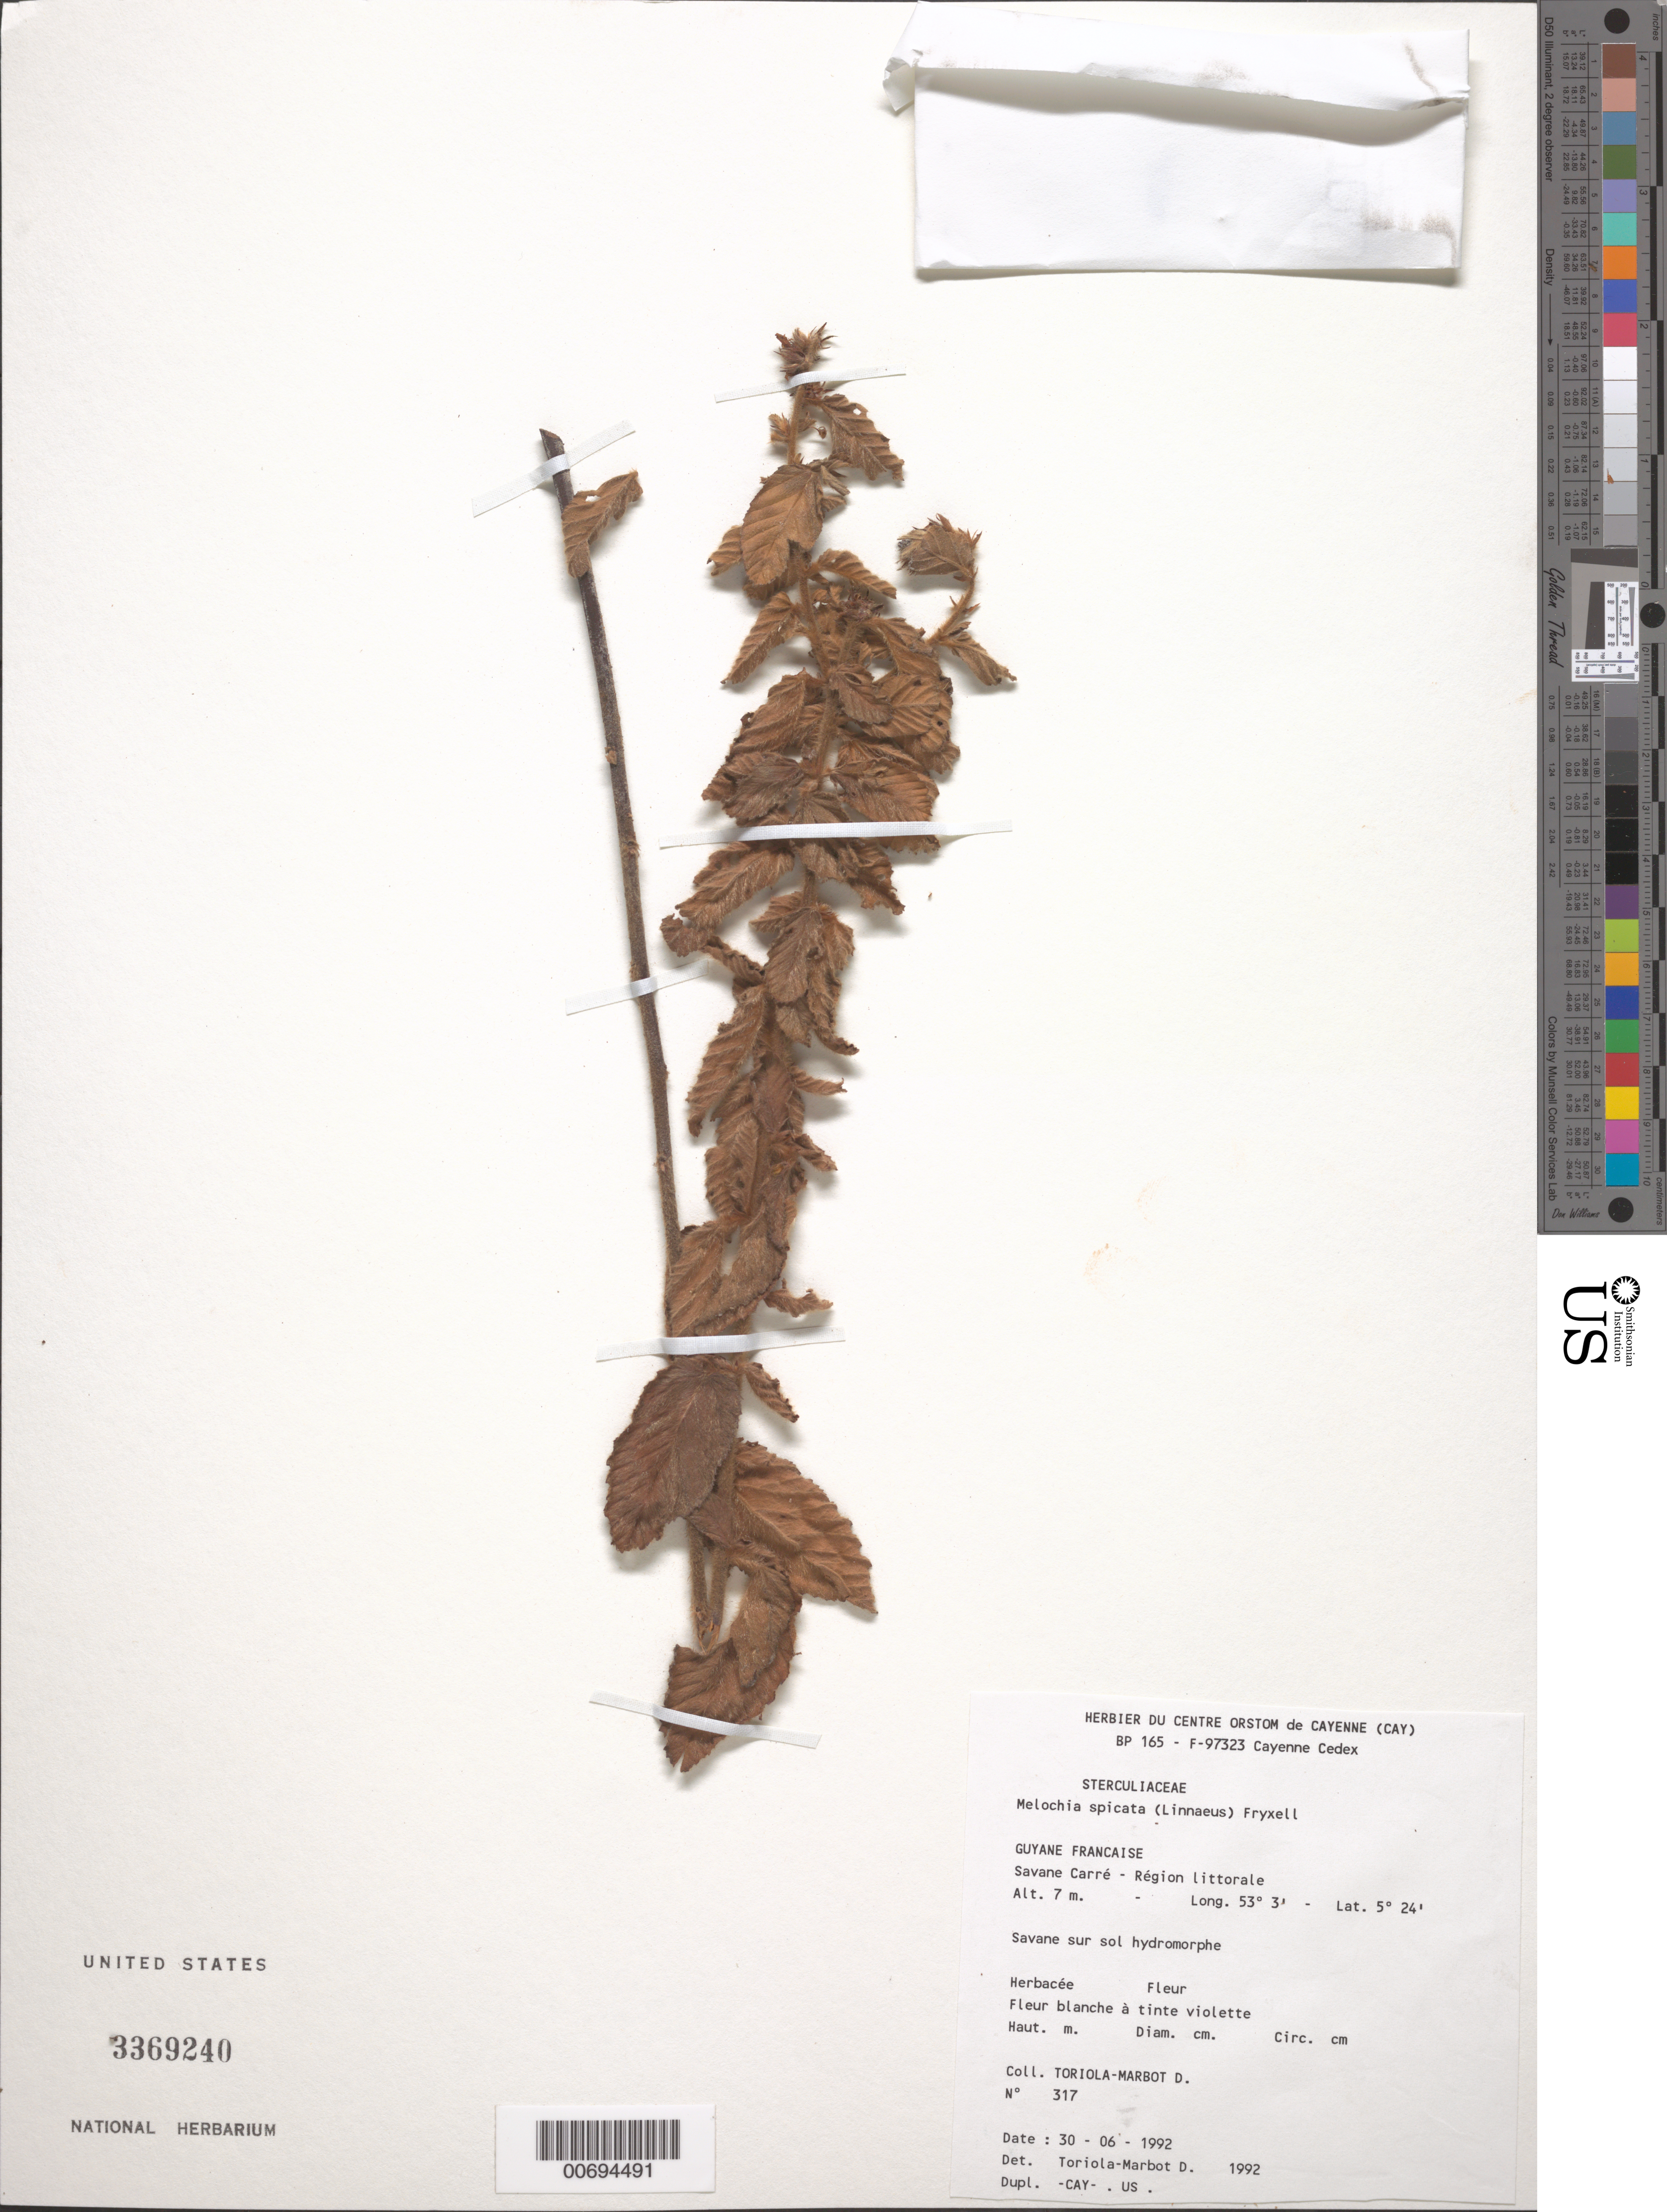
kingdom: Plantae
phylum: Tracheophyta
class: Magnoliopsida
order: Malvales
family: Malvaceae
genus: Melochia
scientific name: Melochia spicata var. spicata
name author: (L.) Fryxell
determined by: Dorr, L. J., (BOT), Smithsonian Institution - National Museum of Natural History (UNITED STATES)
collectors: D. Toriola-Marbot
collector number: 317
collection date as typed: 30-Jun-92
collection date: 1992-06-30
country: French Guiana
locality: Savane Carré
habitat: Savane sur sol hydromorphe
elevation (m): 7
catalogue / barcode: US 3369240